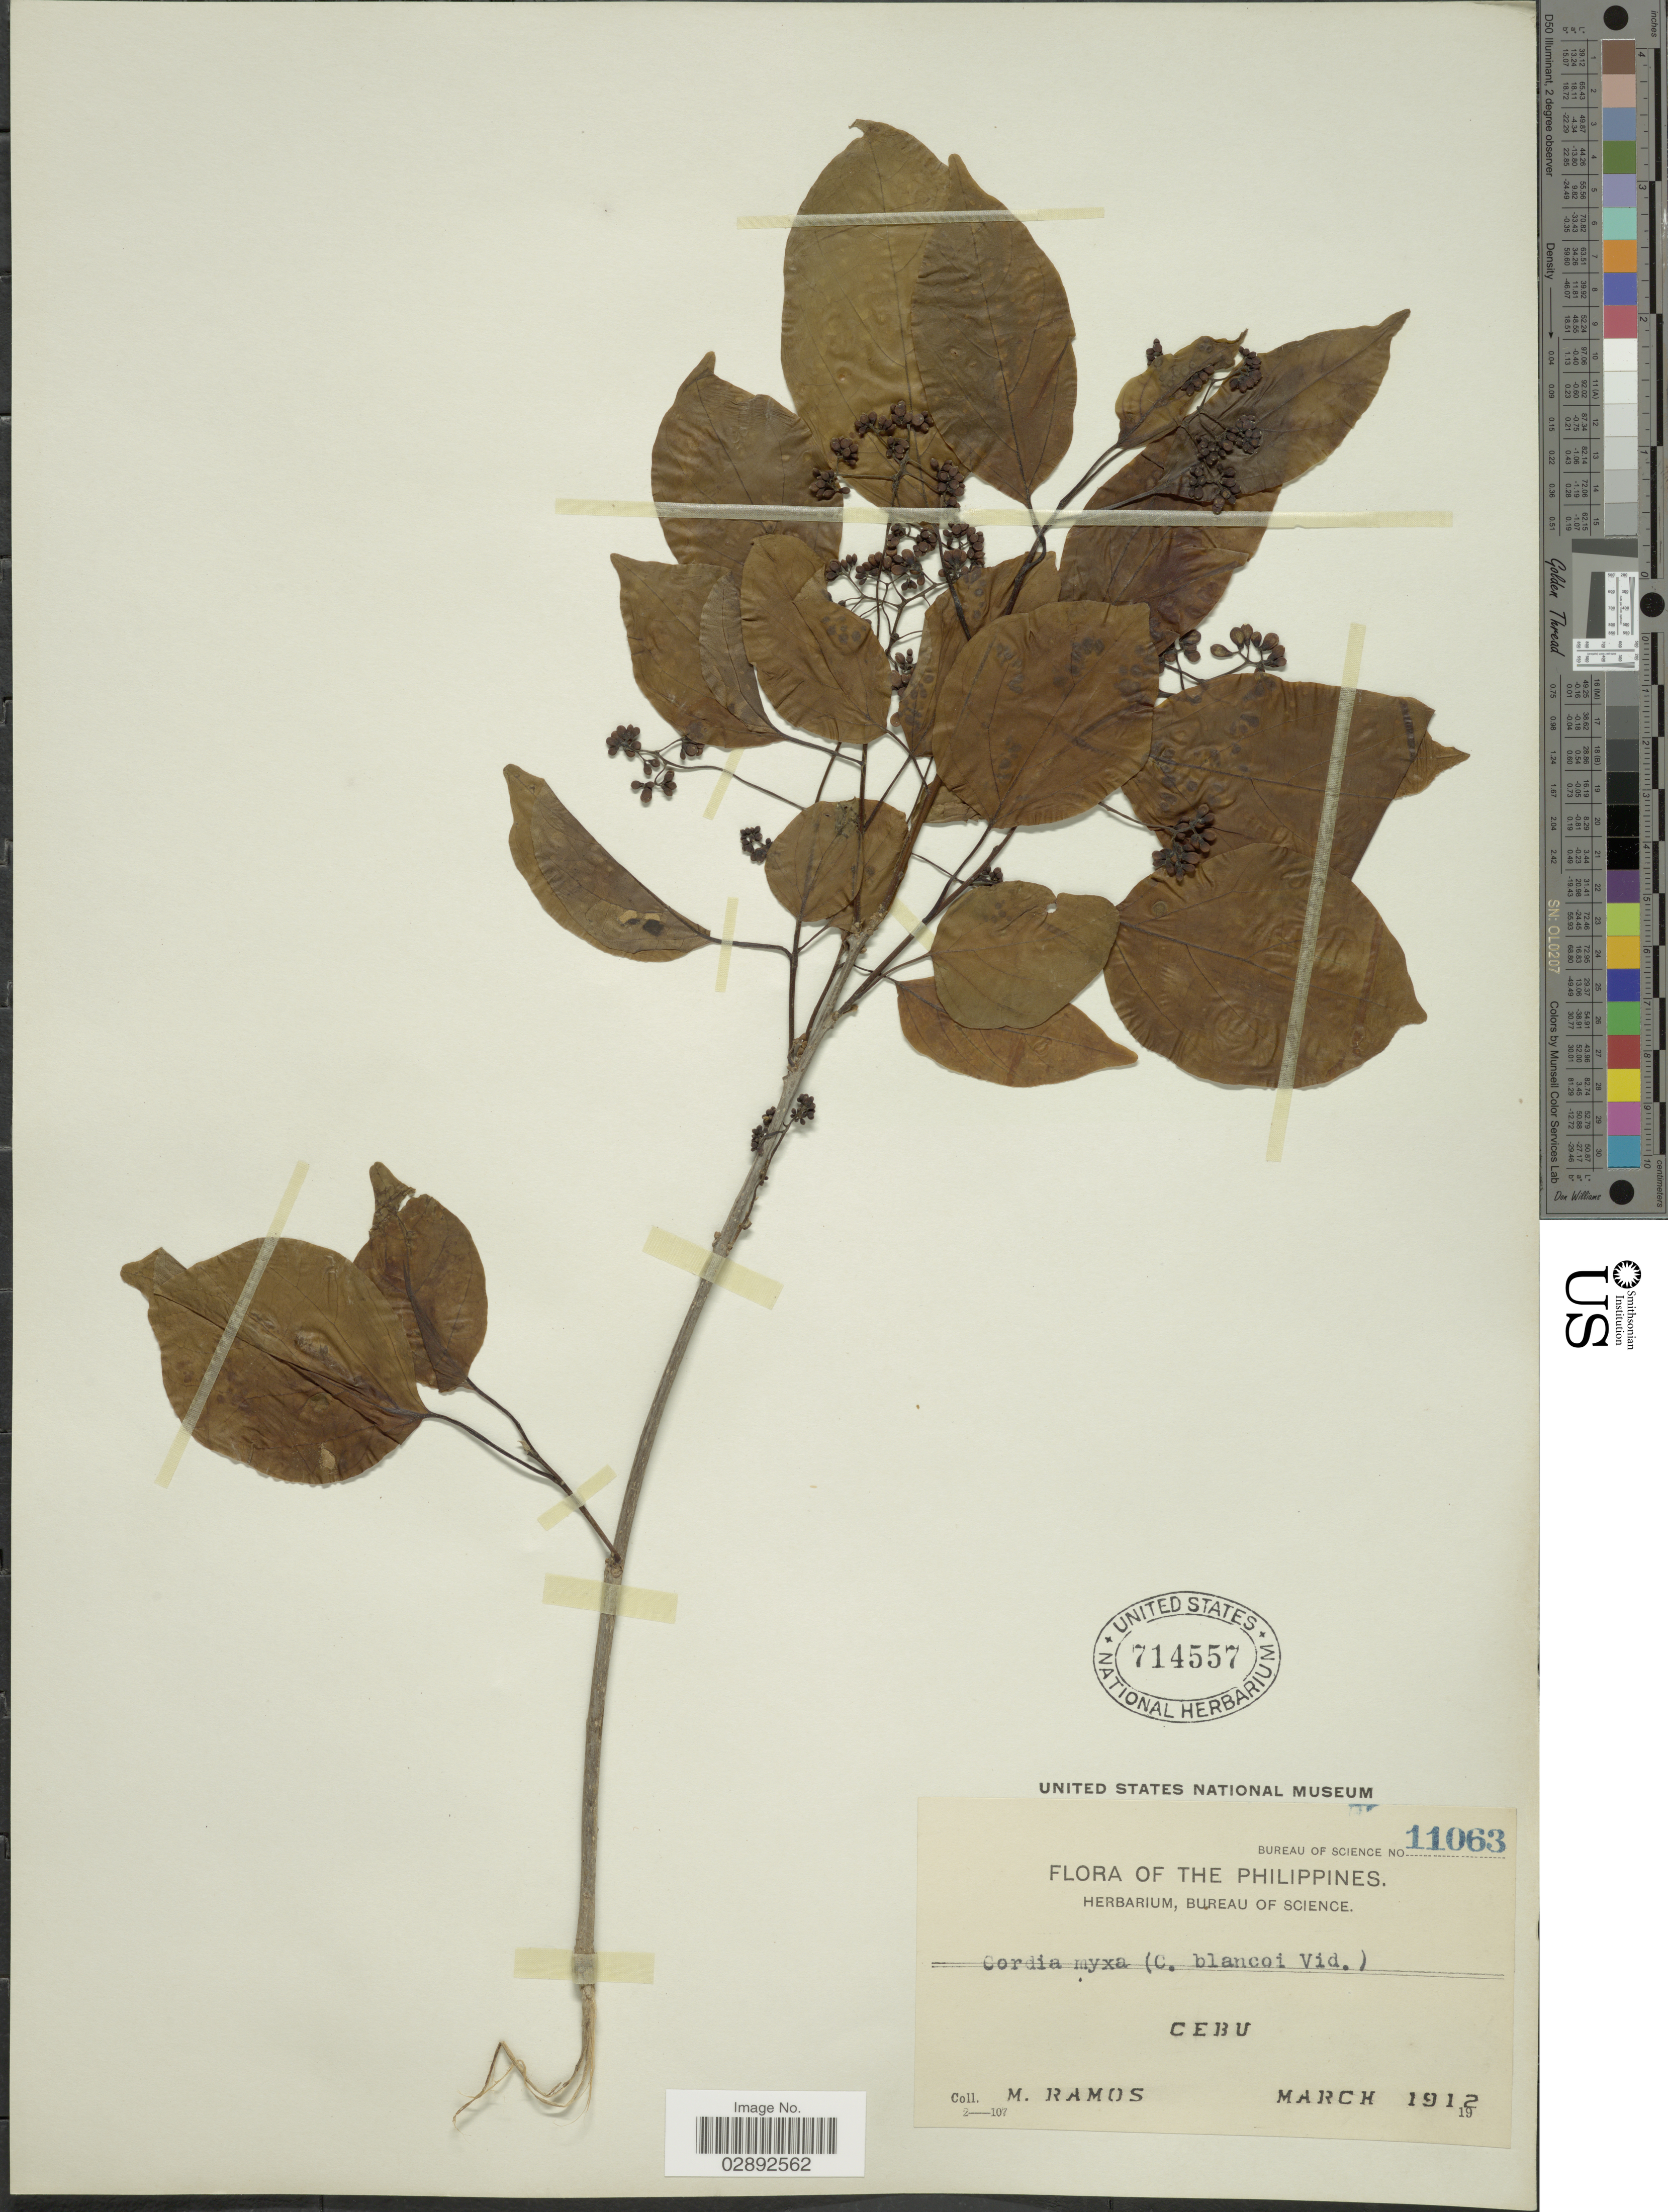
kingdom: Plantae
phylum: Tracheophyta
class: Magnoliopsida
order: Boraginales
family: Cordiaceae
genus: Cordia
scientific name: Cordia dichotoma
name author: G. Forst.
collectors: M. Ramos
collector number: Bureau of Science 11063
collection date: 1912-03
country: Philippines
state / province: Central Visayas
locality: Cebu.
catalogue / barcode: US 714557